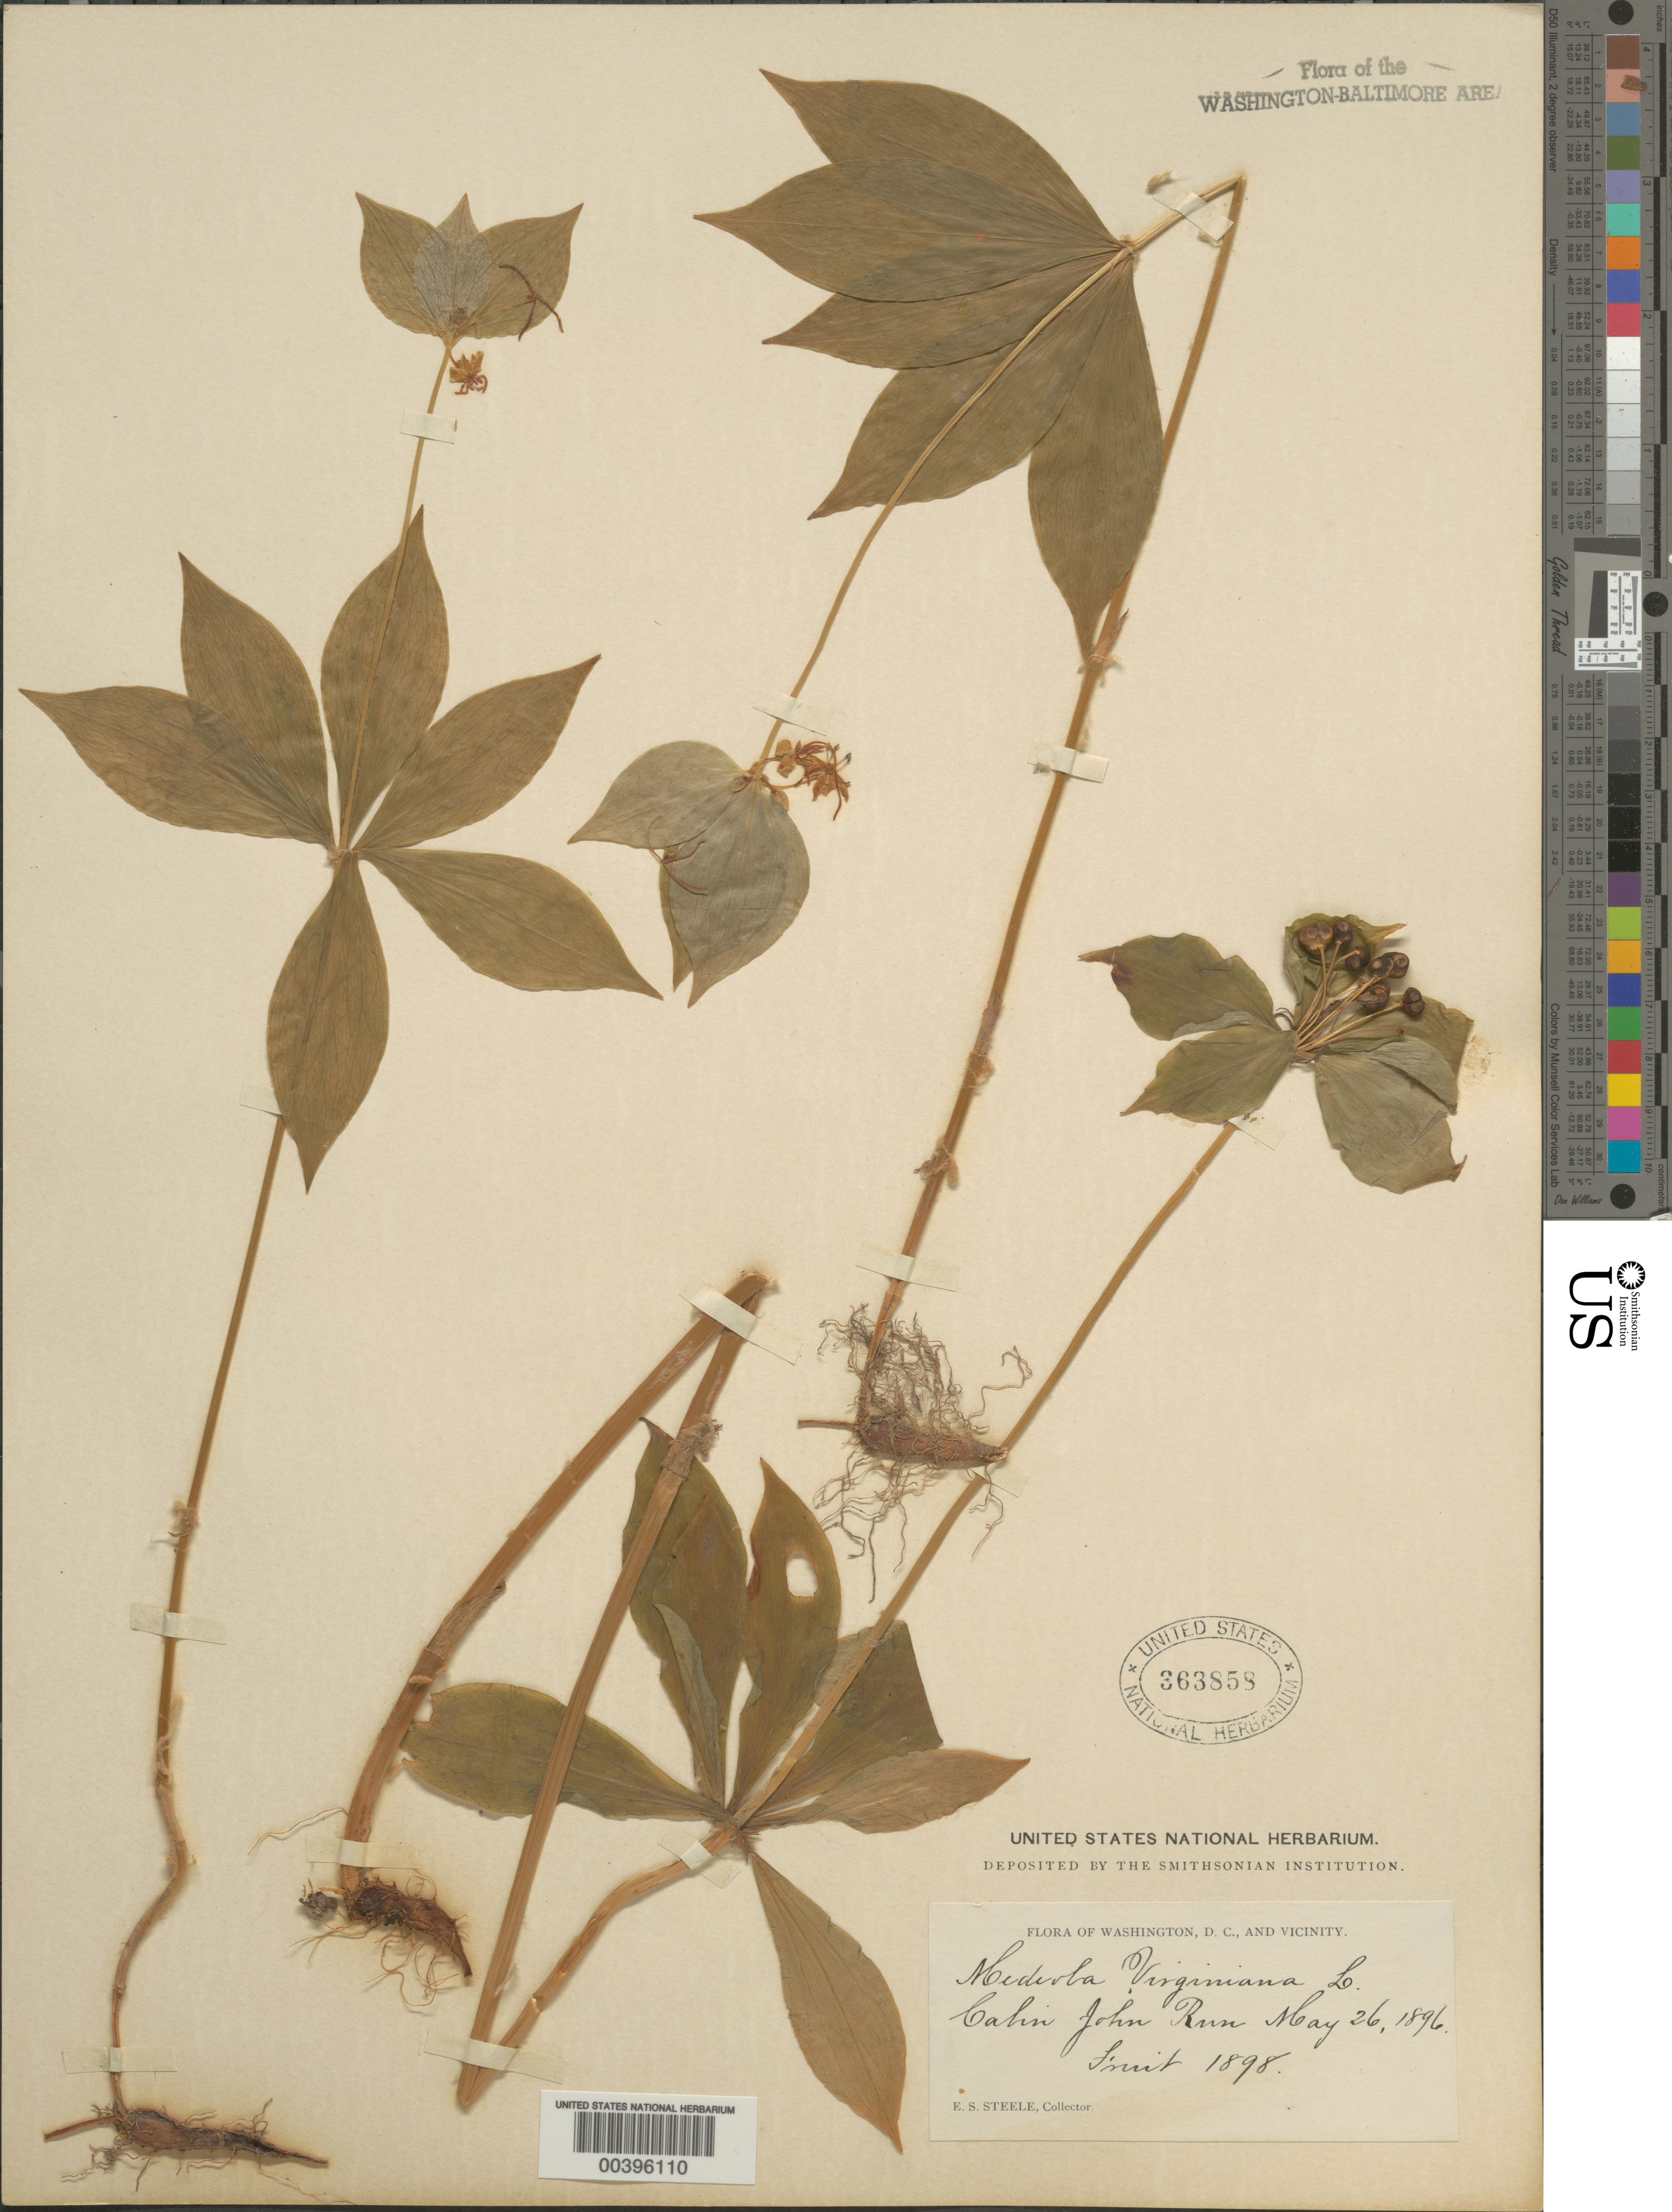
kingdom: Plantae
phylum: Tracheophyta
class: Liliopsida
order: Liliales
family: Liliaceae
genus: Medeola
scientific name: Medeola virginiana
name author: (L.) Desf.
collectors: E. Steele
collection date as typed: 26 May 1896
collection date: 1896-05-26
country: United States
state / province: Maryland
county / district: Montgomery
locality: Cabin John Run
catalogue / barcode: US 363858